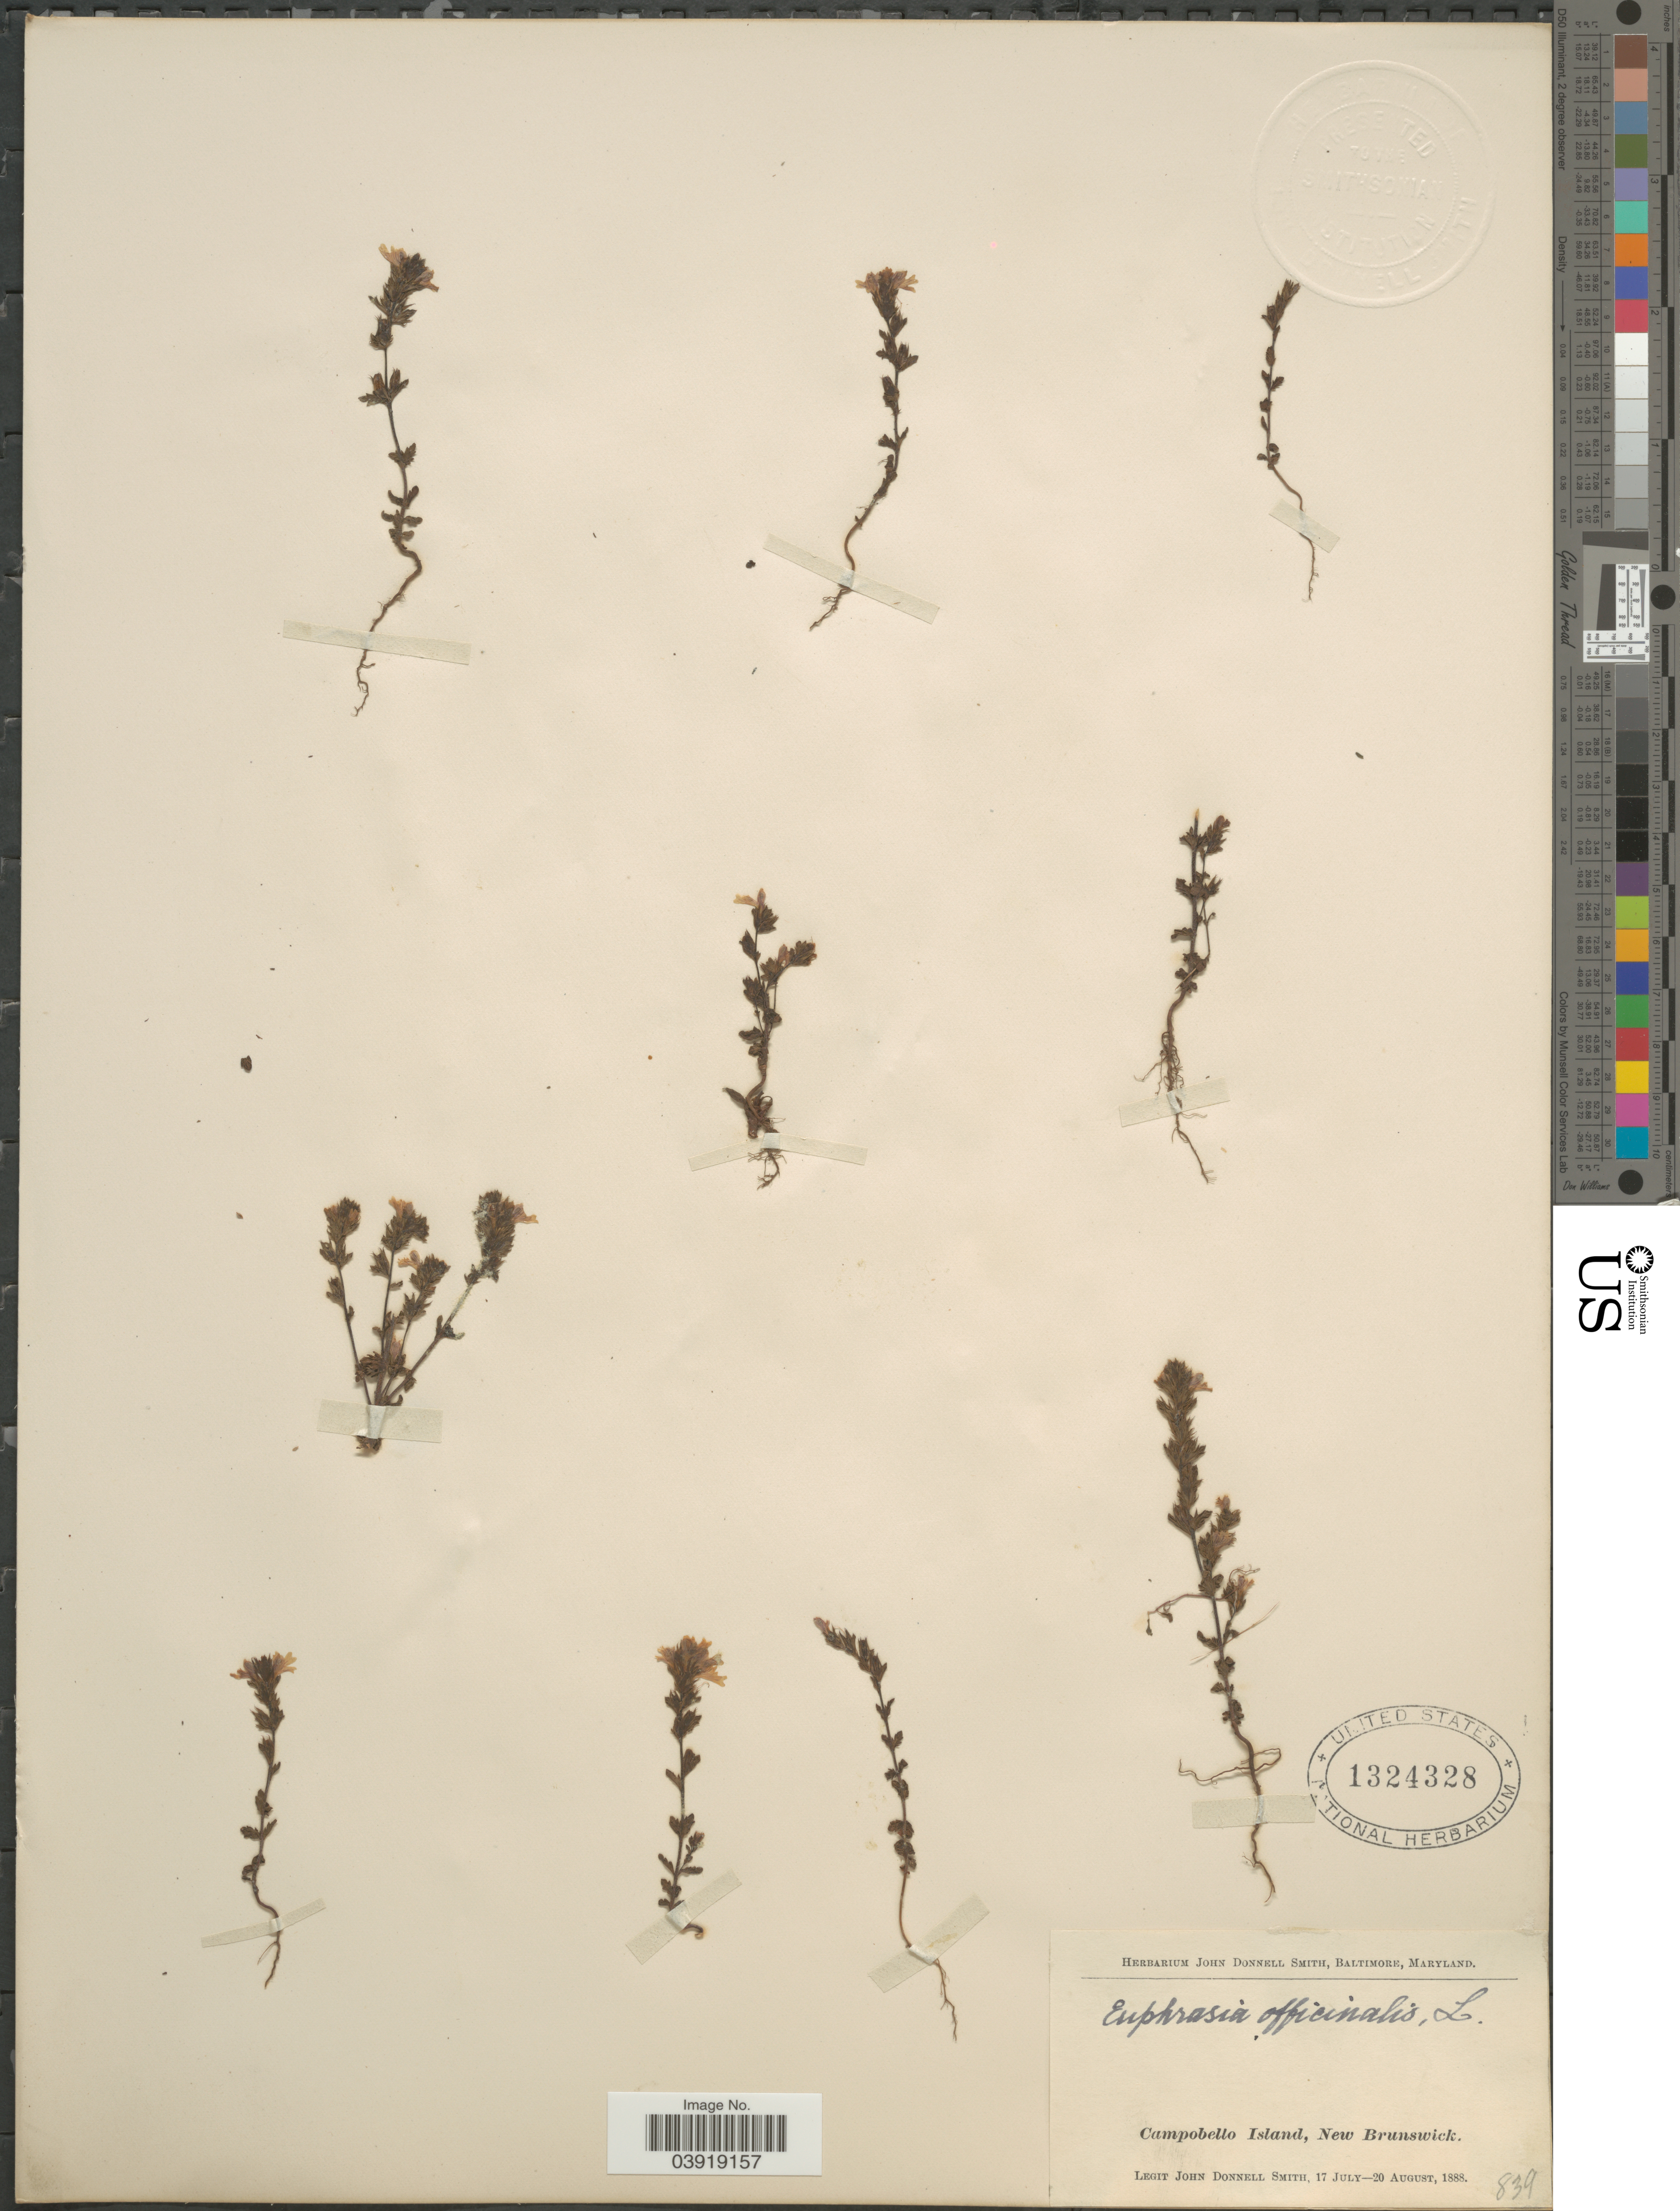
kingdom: Plantae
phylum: Tracheophyta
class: Magnoliopsida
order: Lamiales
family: Orobanchaceae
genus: Euphrasia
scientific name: Euphrasia sp.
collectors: J. Donnell Smith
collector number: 839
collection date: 1888-07-17/1888-08-20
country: Canada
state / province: New Brunswick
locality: Campobello Island.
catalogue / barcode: US 1324328